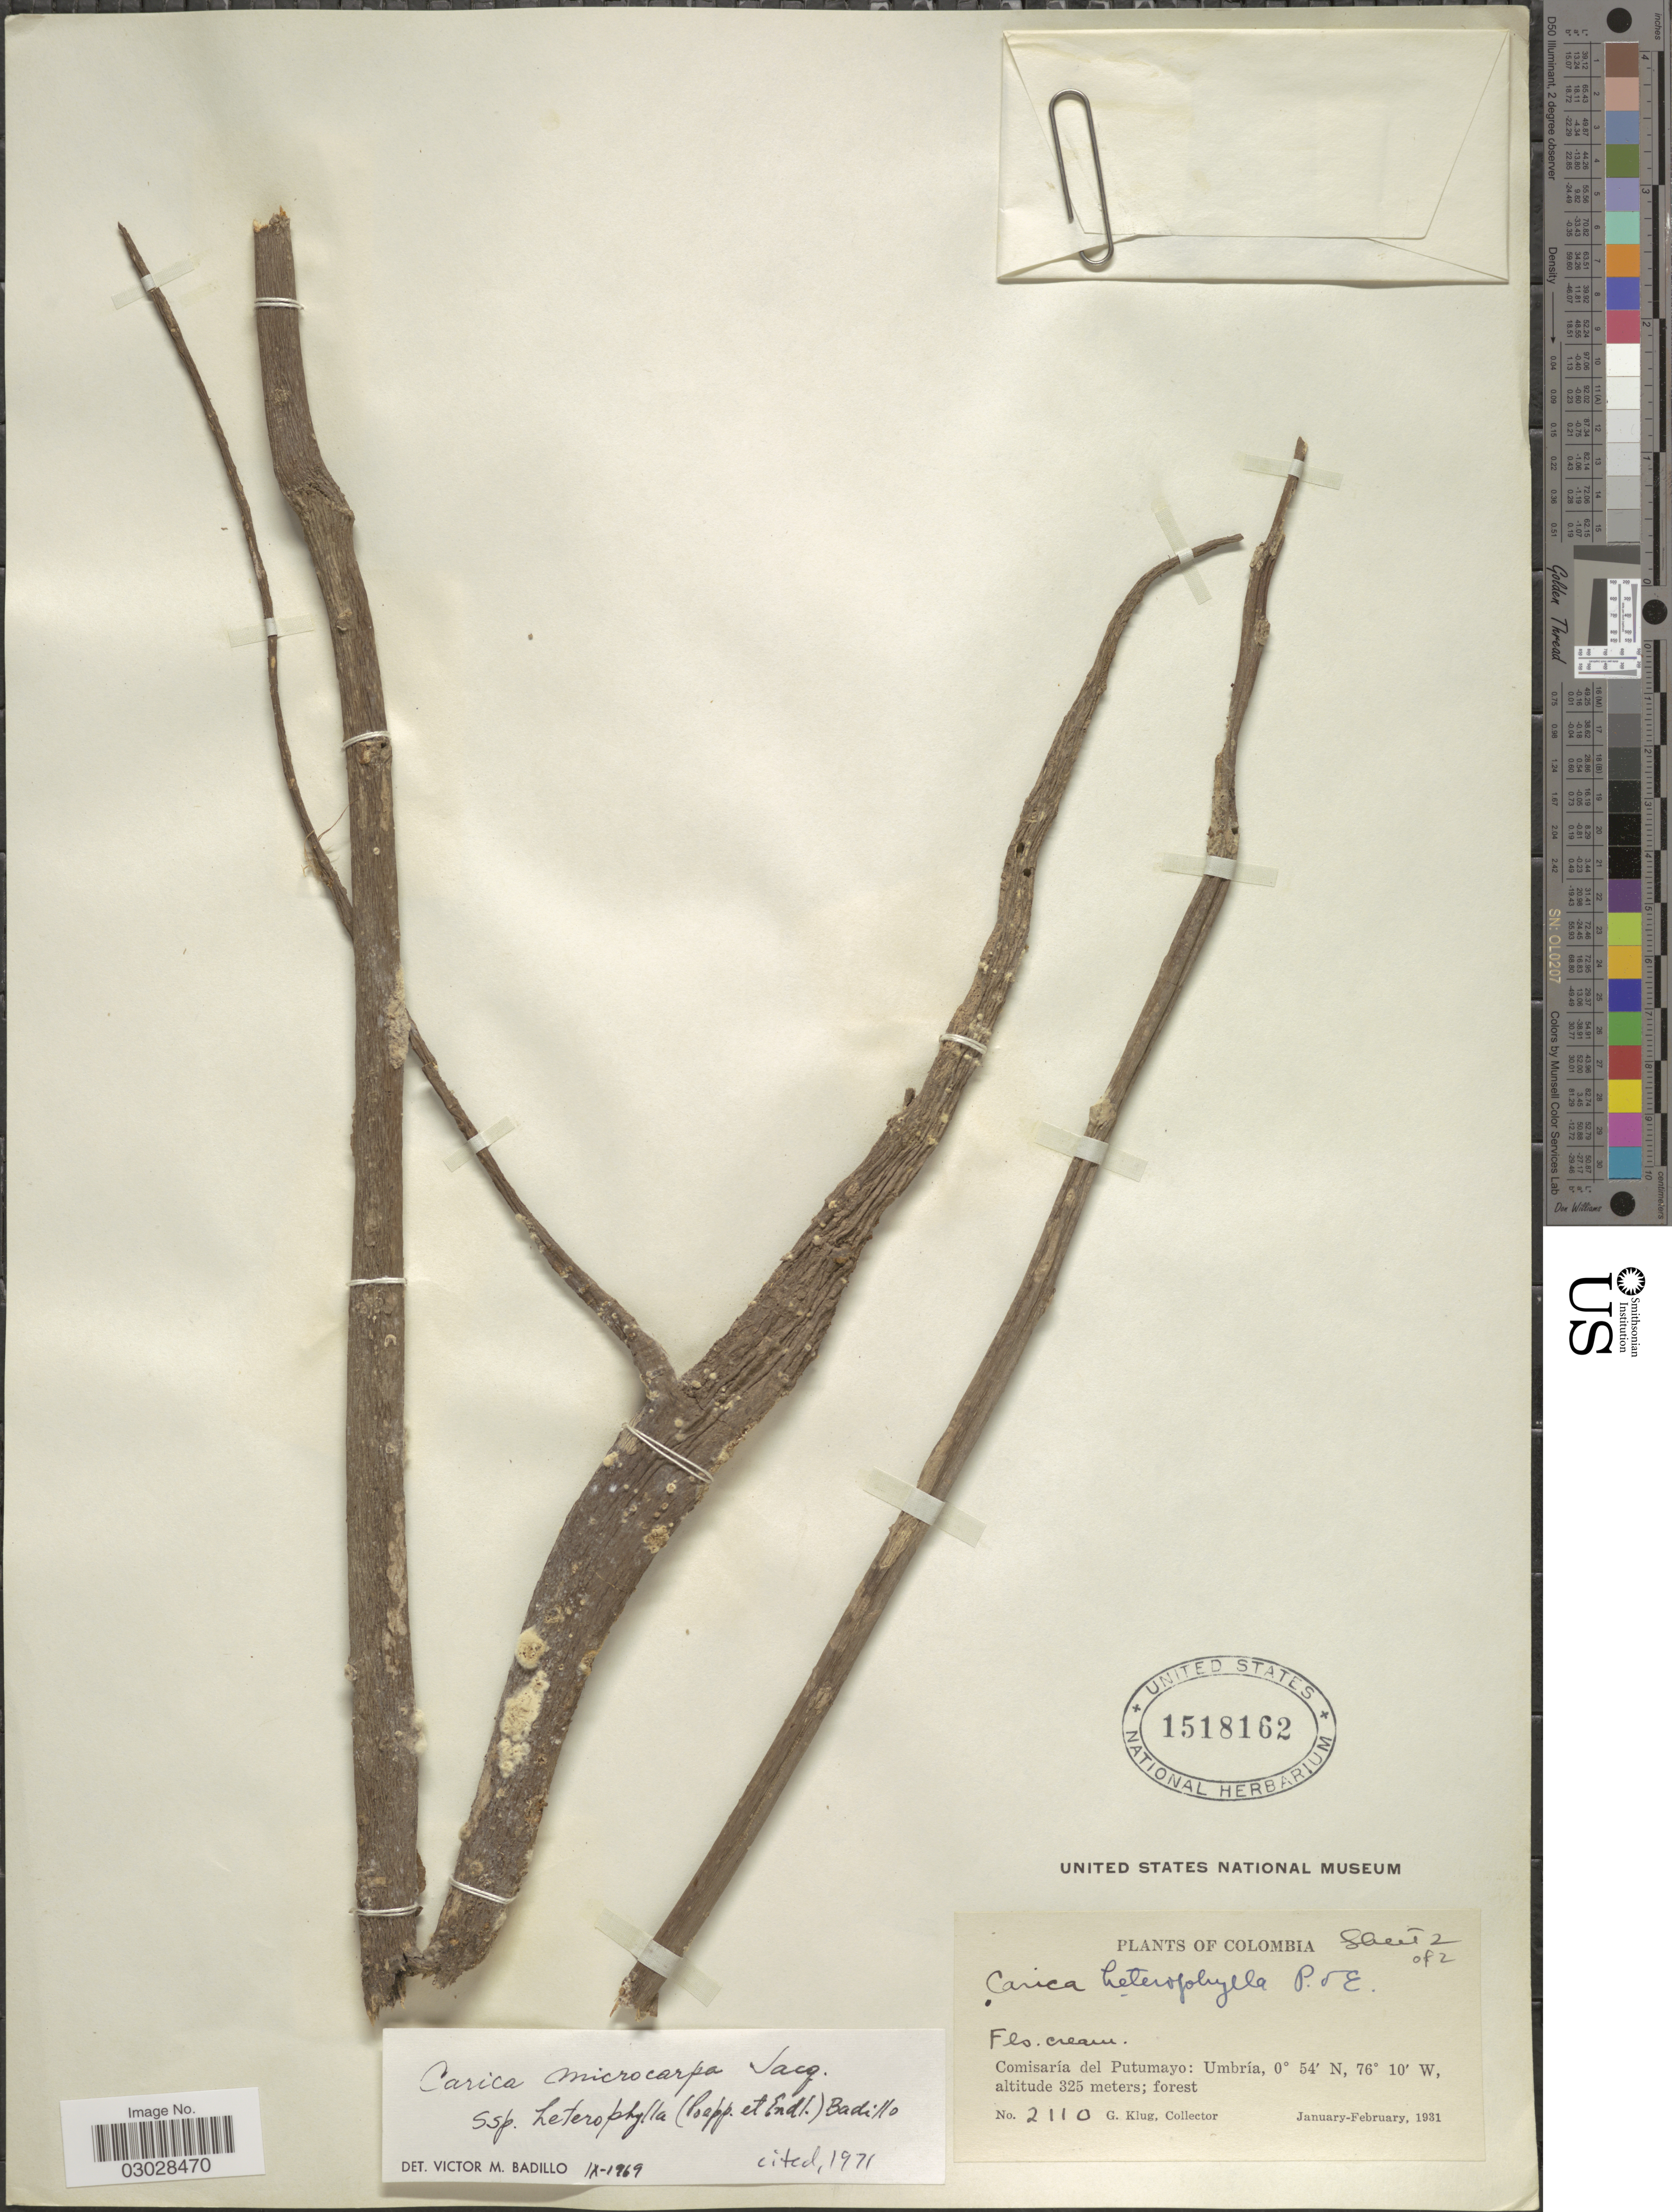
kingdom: Plantae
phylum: Tracheophyta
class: Magnoliopsida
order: Brassicales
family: Caricaceae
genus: Vasconcellea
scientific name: Vasconcellea microcarpa subsp. heterophylla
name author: (Poepp. & Endl.) V.M. Badillo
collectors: G. Klug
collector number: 2110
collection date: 1931-01/1931-02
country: Colombia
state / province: Putumayo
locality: Comisaría del Putumayo: Umbría.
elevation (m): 325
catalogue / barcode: US 1518162